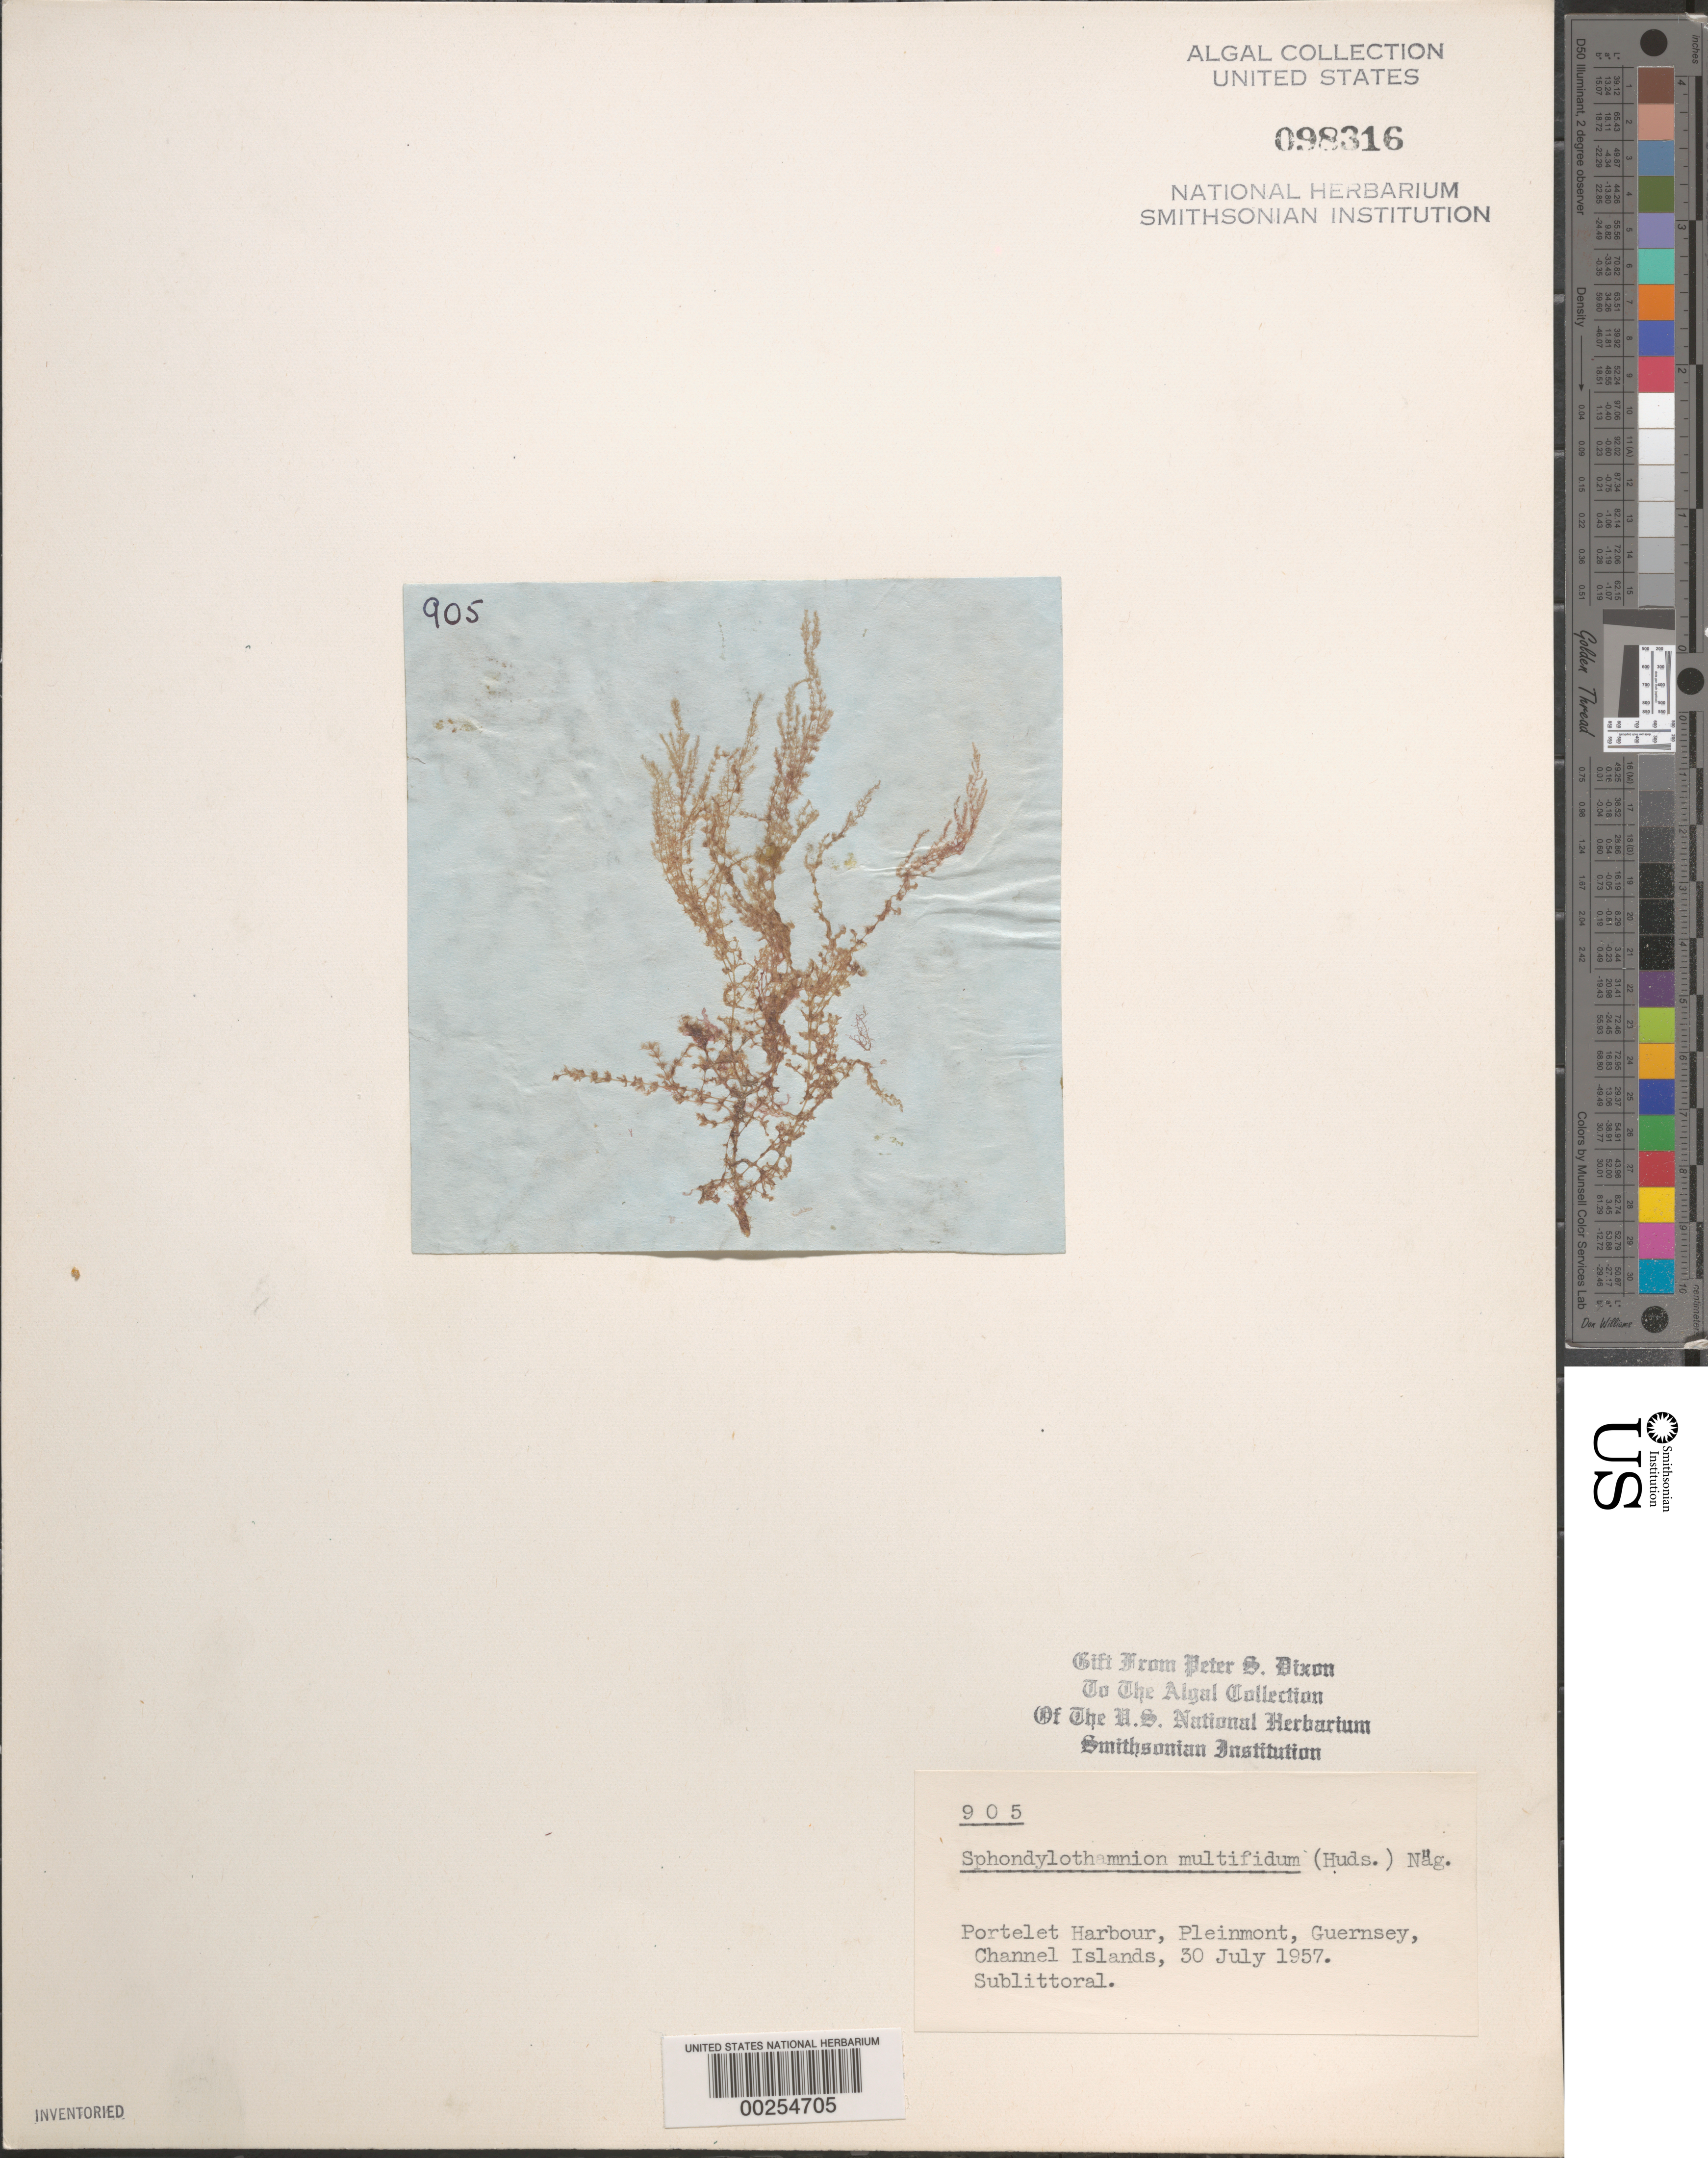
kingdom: Plantae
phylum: Rhodophyta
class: Florideophyceae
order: Ceramiales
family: Wrangeliaceae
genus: Sphondylothamnion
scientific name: Sphondylothamnion multifidum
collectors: P. S. Dixon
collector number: PSD 905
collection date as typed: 30 Jul 1957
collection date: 1957-07-30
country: United Kingdom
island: Guernsey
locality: Portelet Harbor, Pleinmont. Bailiwick of Guernsey.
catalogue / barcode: US 98316